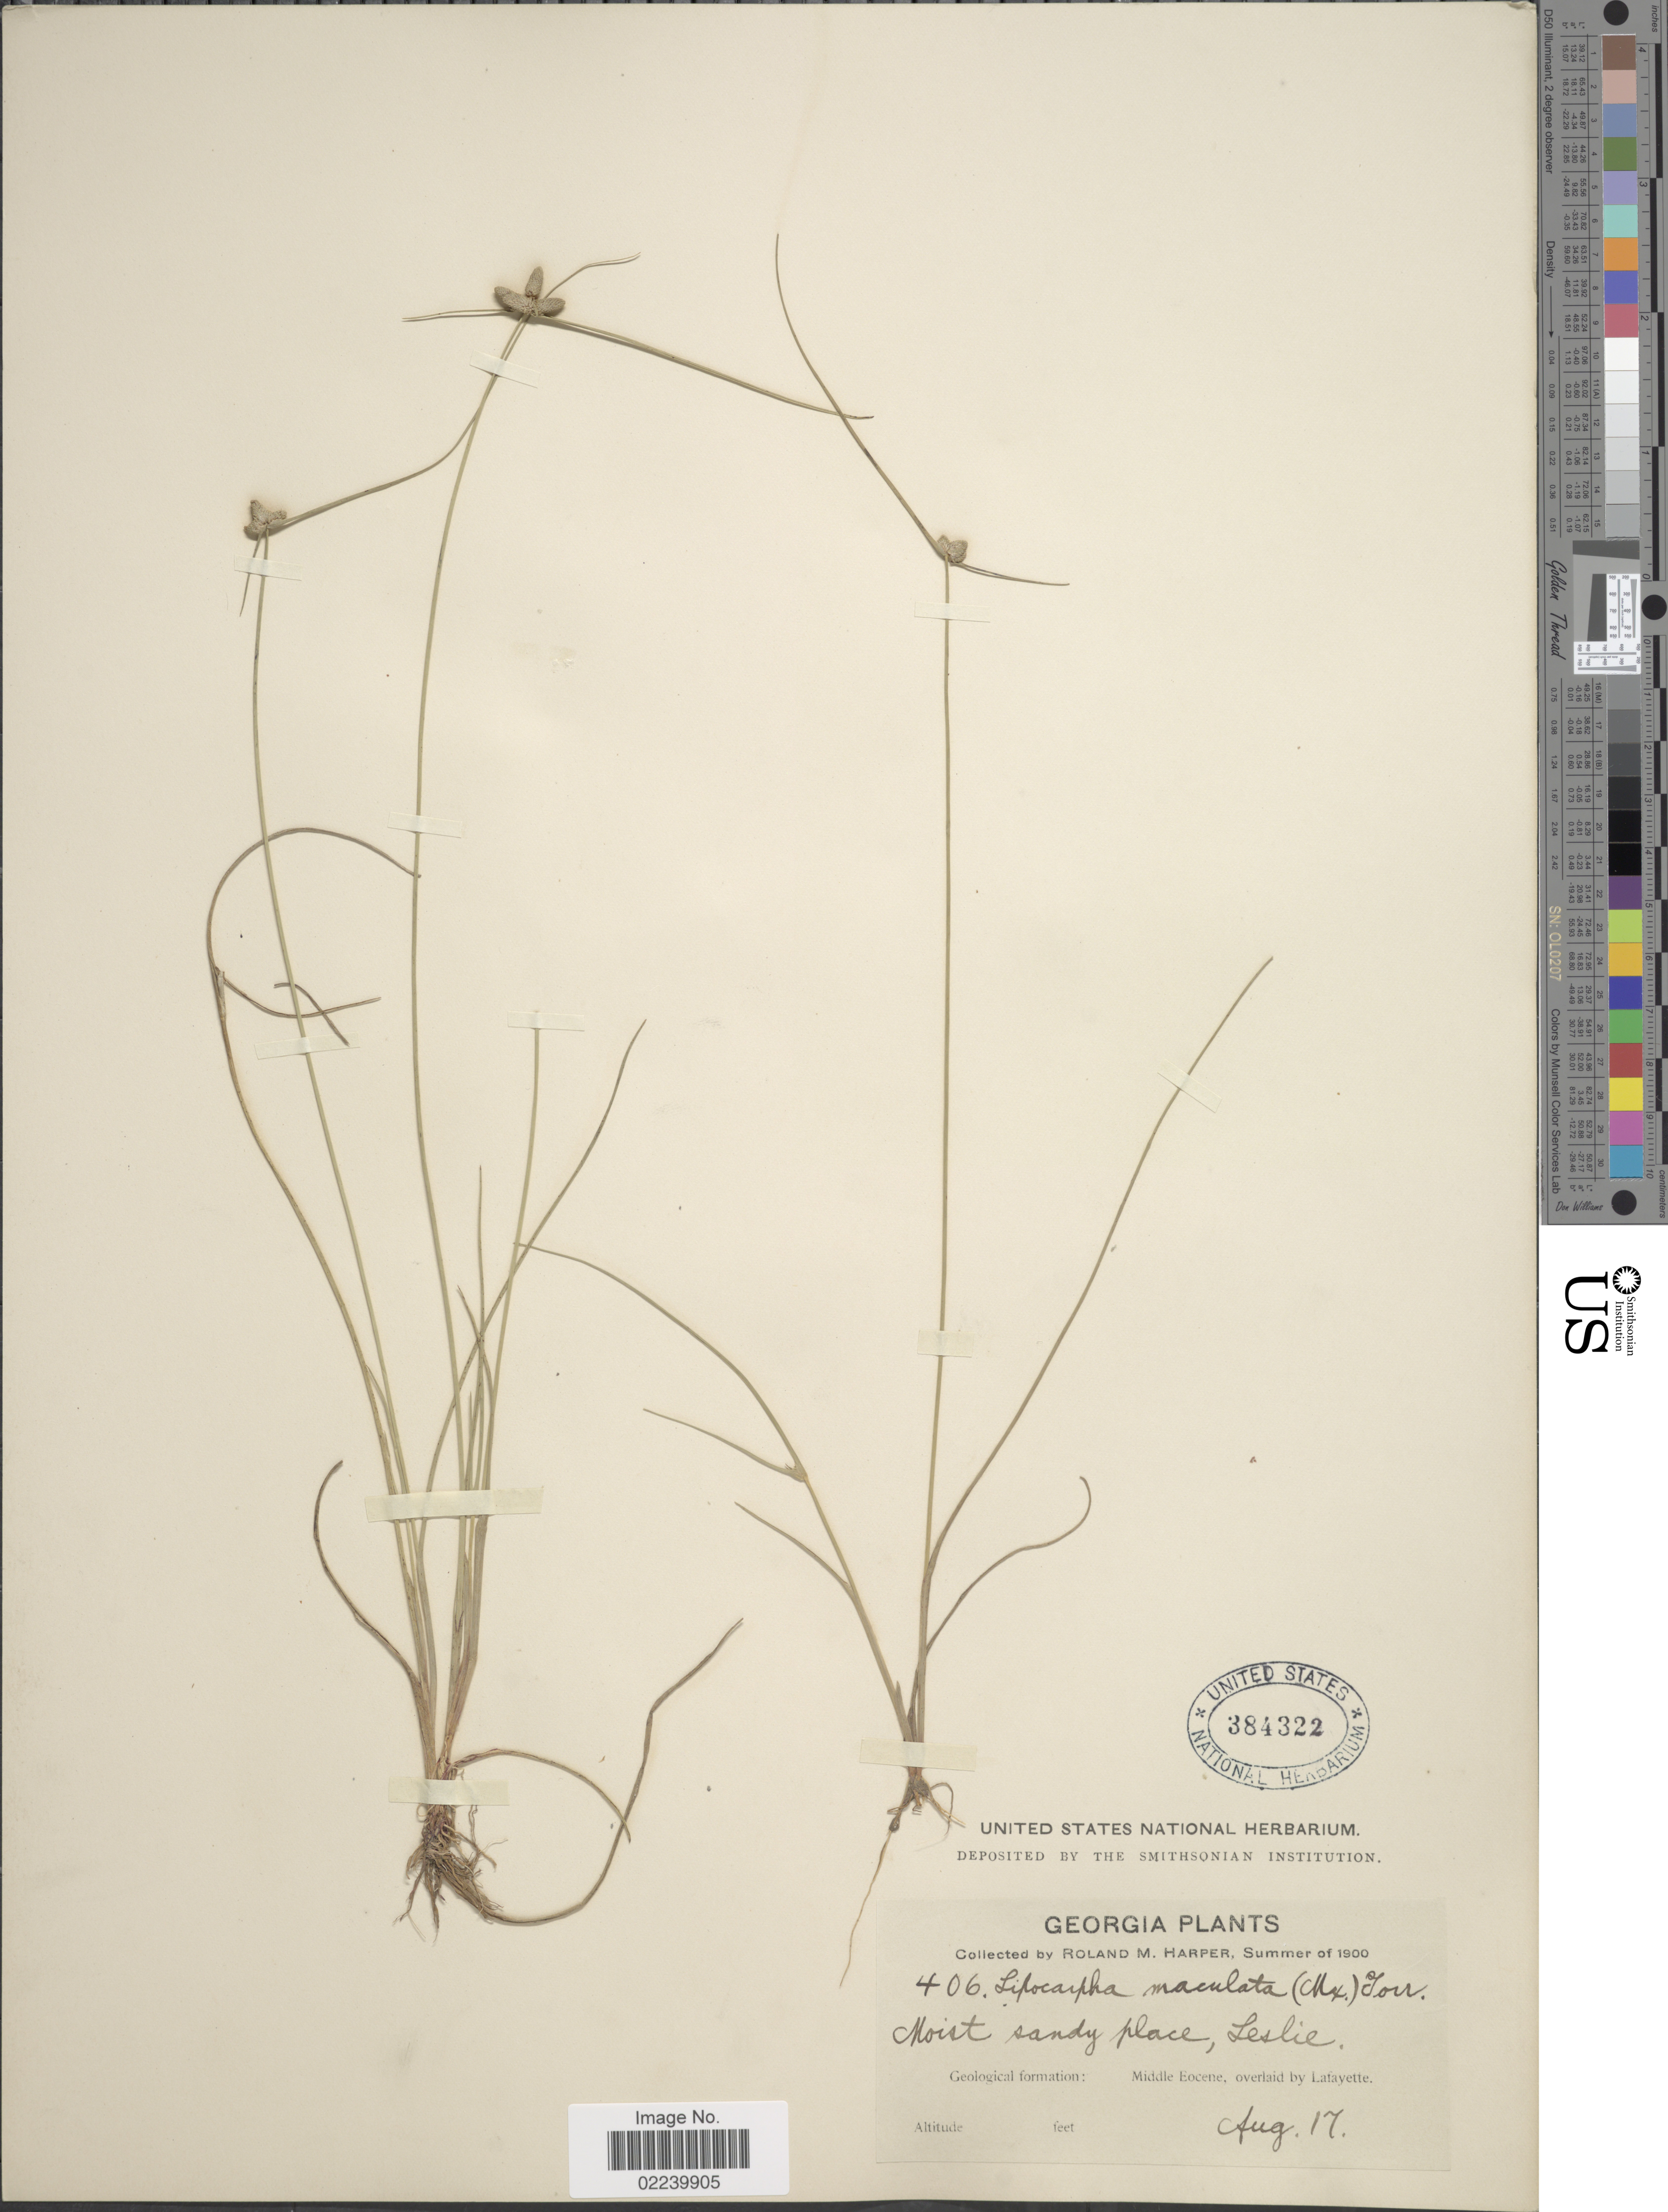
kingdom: Plantae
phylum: Tracheophyta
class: Liliopsida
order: Poales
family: Cyperaceae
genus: Cyperus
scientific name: Cyperus neotropicalis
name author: Alain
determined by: Strong, M. T., (US), Smithsonian Institution - National Museum of Natural History (UNITED STATES)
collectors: R. M. Harper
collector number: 406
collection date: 1900-08-17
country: United States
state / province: Georgia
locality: Moist sandy place, Leslie, Middle Eocene, overlaid by Lafayette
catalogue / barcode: US 384322